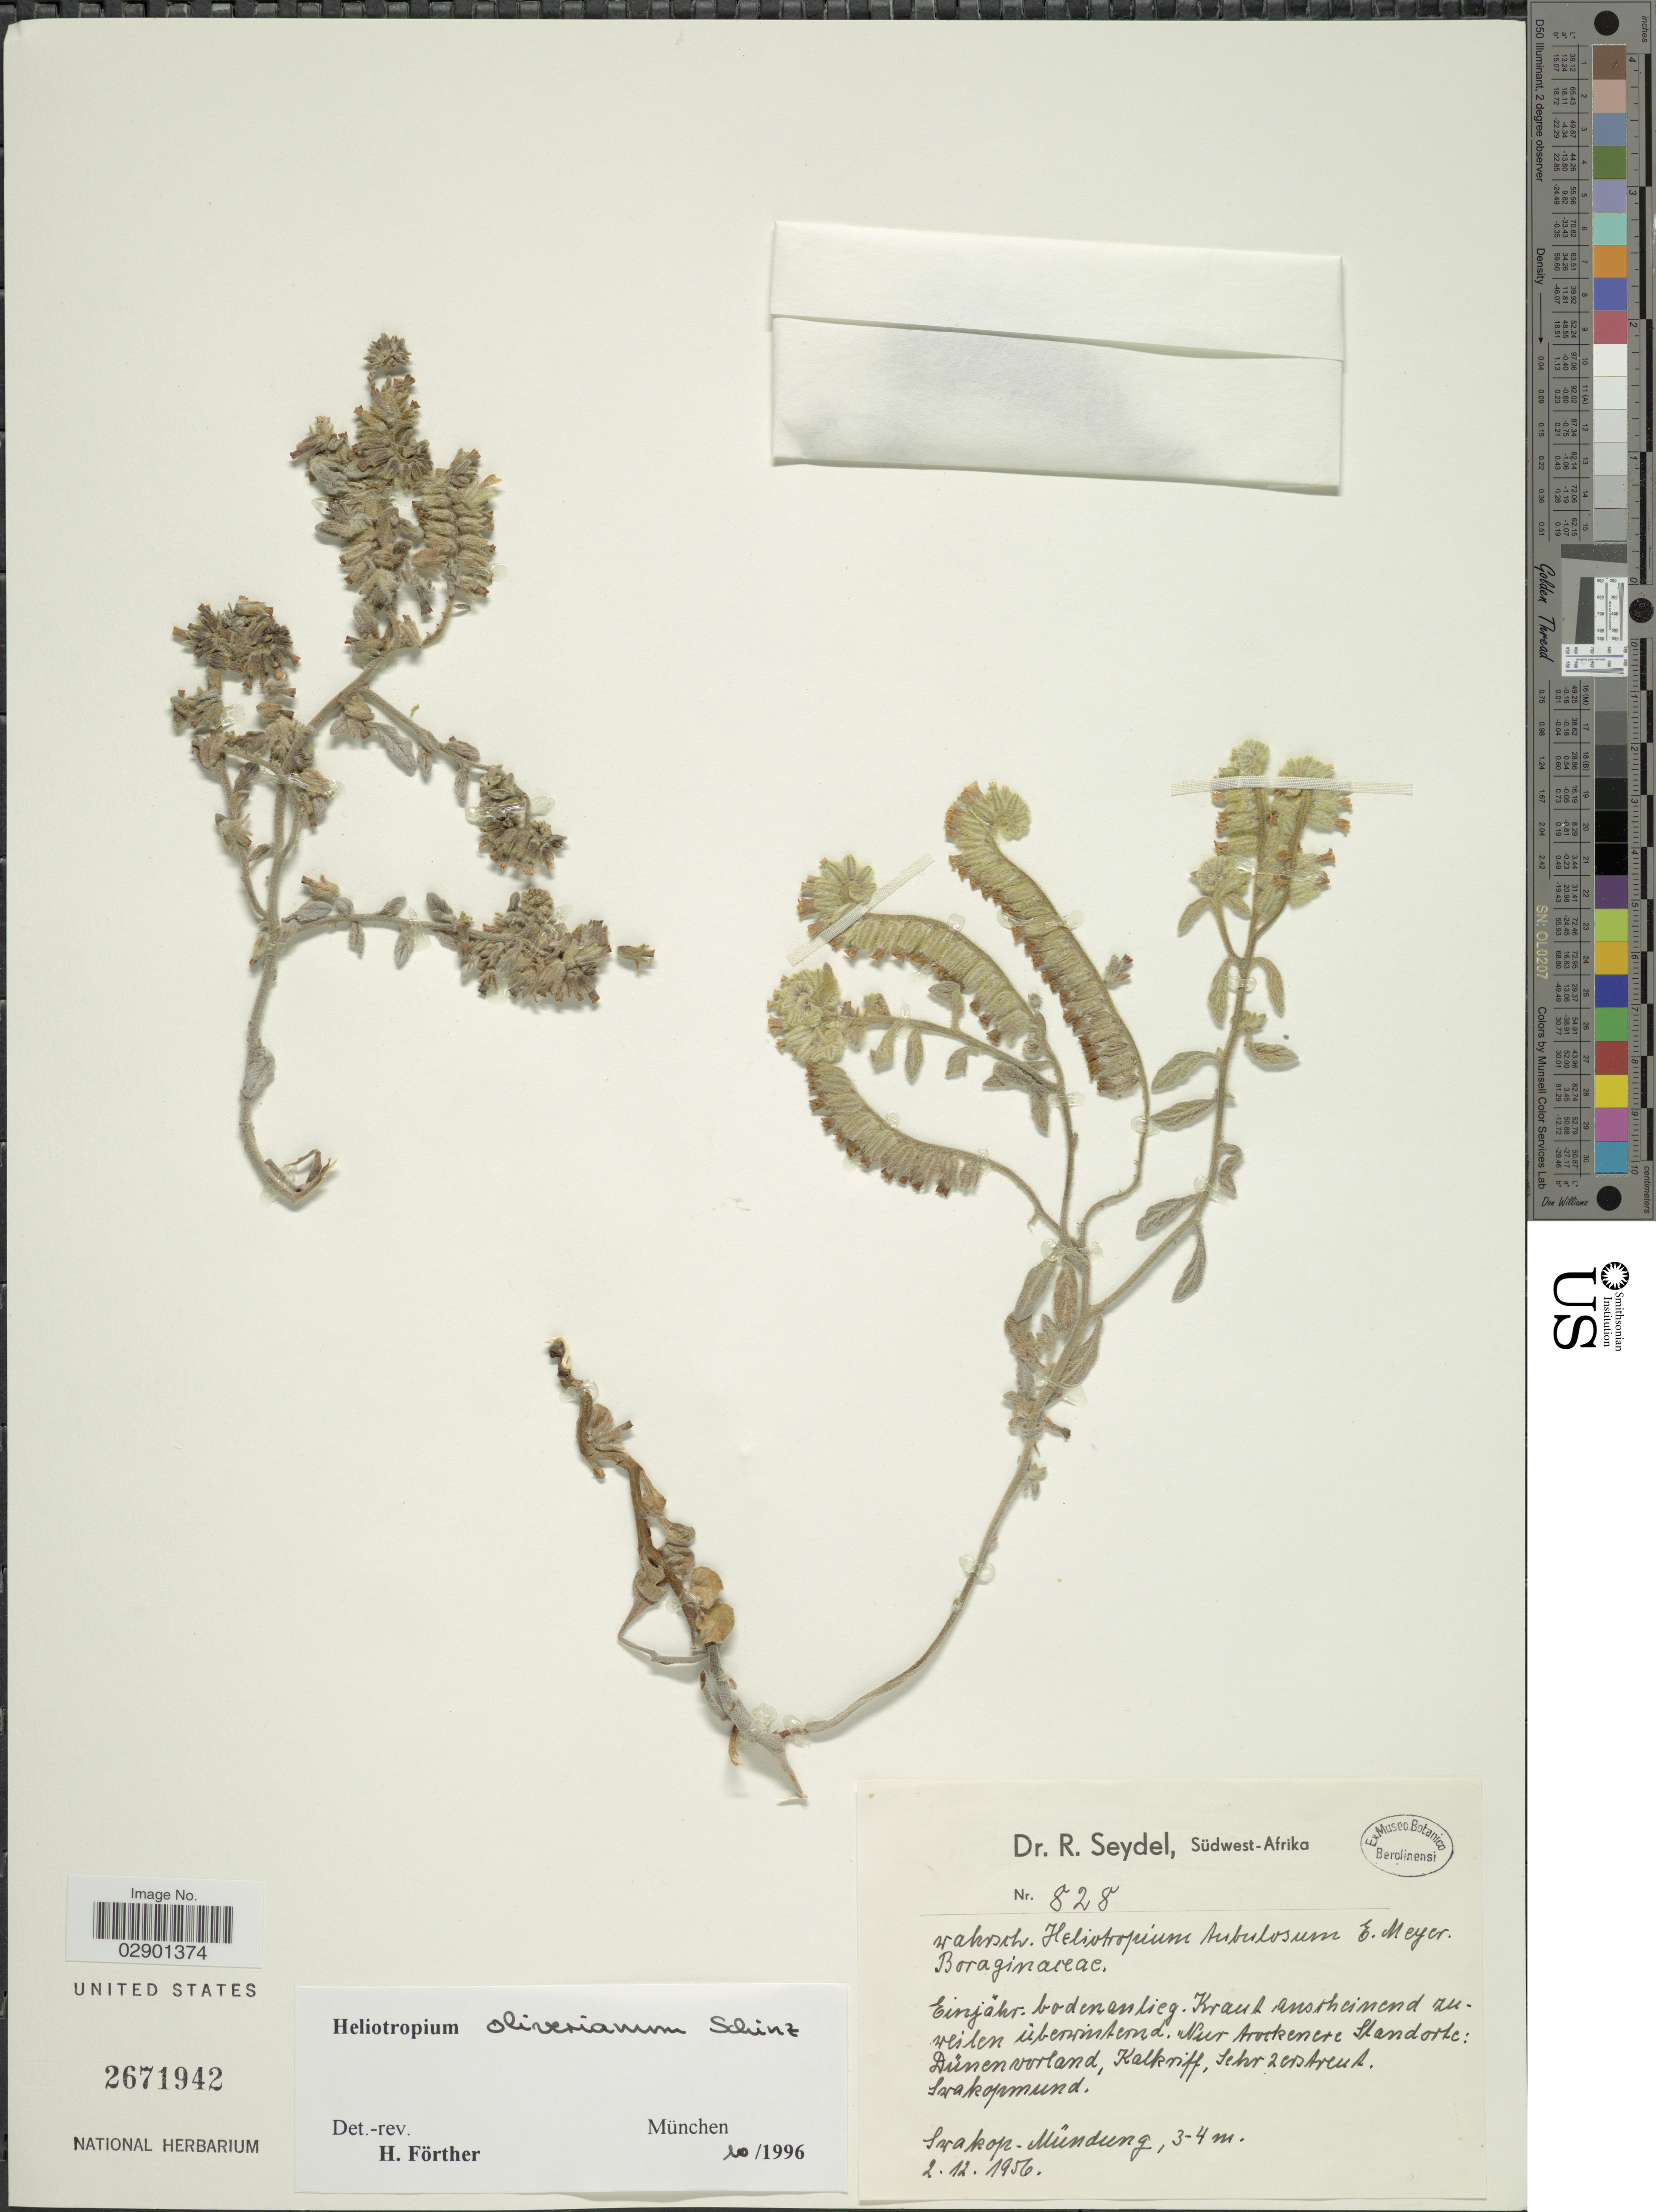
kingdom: Plantae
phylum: Tracheophyta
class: Magnoliopsida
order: Boraginales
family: Heliotropiaceae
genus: Heliotropium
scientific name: Heliotropium oliveranum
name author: Schinz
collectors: R. Seydel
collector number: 828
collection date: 1956-12-02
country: Namibia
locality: Südwest-Afrika. Swakop-Mündung.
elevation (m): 3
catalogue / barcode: US 2671942